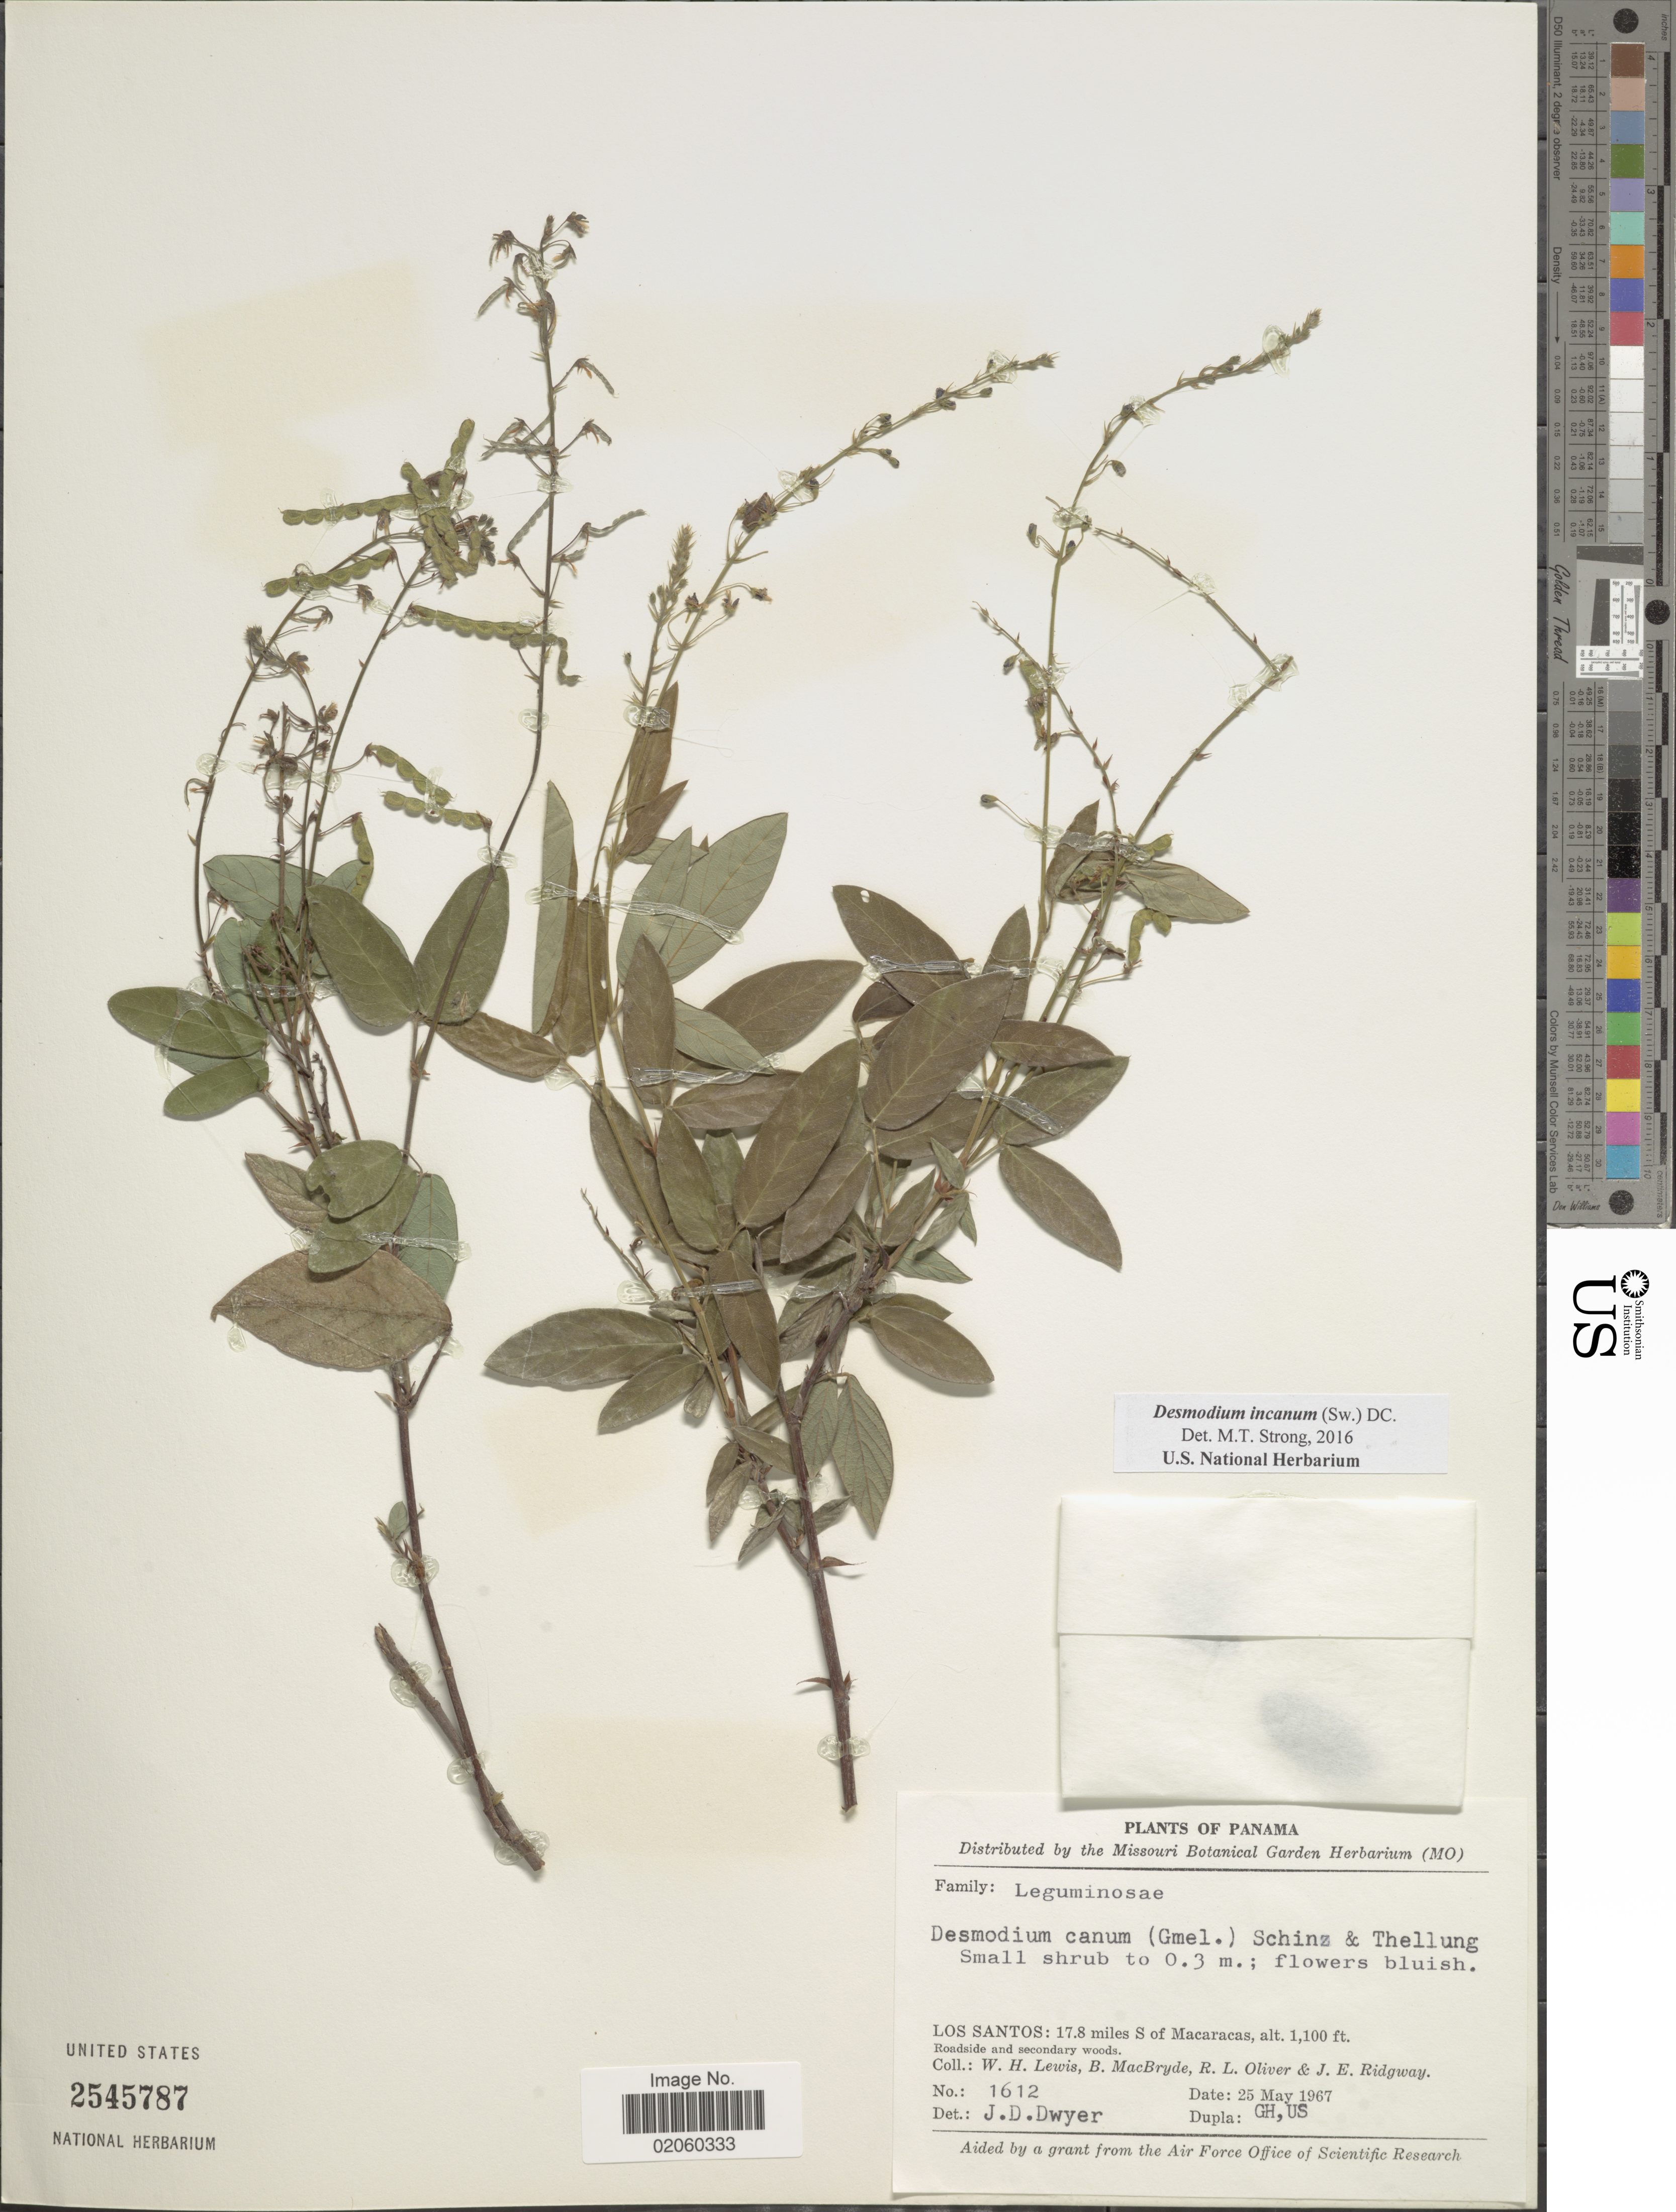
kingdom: Plantae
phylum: Tracheophyta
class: Magnoliopsida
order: Fabales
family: Fabaceae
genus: Desmodium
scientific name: Desmodium incanum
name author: (Sw.) DC.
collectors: W. H. Lewis, B. MacBryde, R. Oliver & J. Ridgway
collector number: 1612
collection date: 1967-05-25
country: Panama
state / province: Los Santos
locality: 17.8 miles S of Macaracas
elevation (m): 335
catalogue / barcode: US 2545787